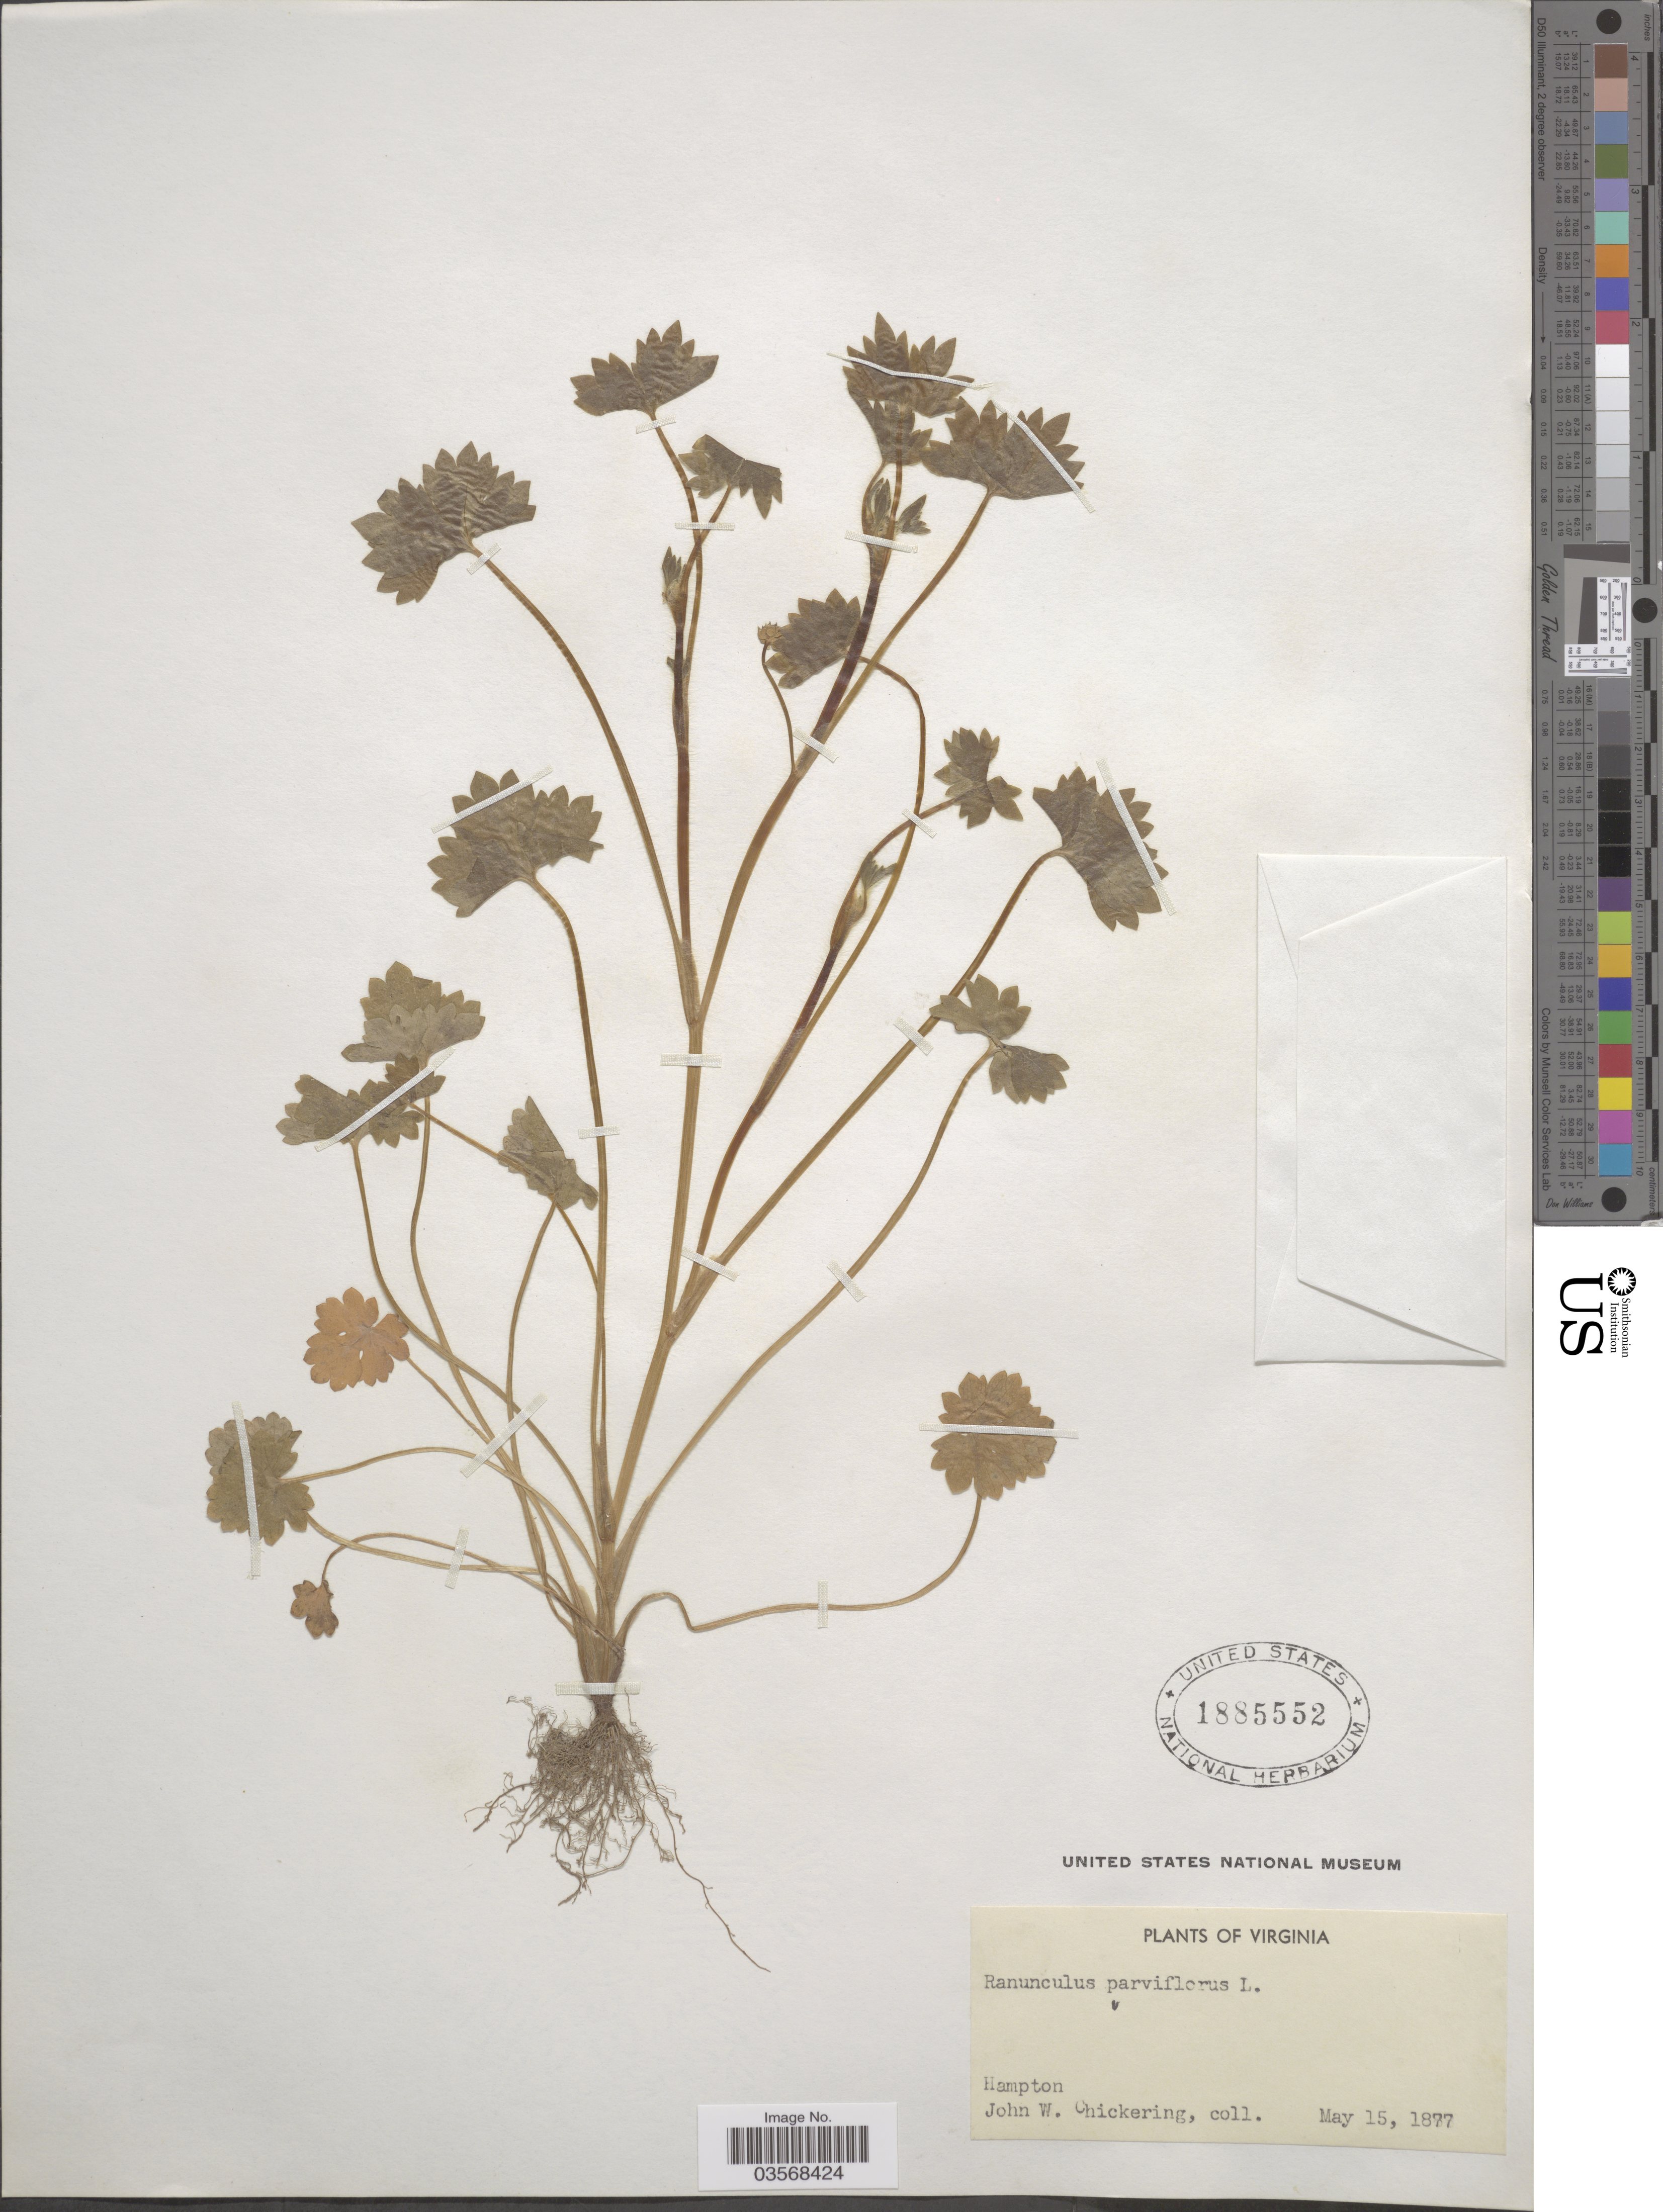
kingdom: Plantae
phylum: Tracheophyta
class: Magnoliopsida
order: Ranunculales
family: Ranunculaceae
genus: Ranunculus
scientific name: Ranunculus parviflorus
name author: L.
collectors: J. Chickering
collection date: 1877-05-15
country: United States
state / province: Virginia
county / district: City of Hampton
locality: Hampton.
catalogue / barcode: US 1885552